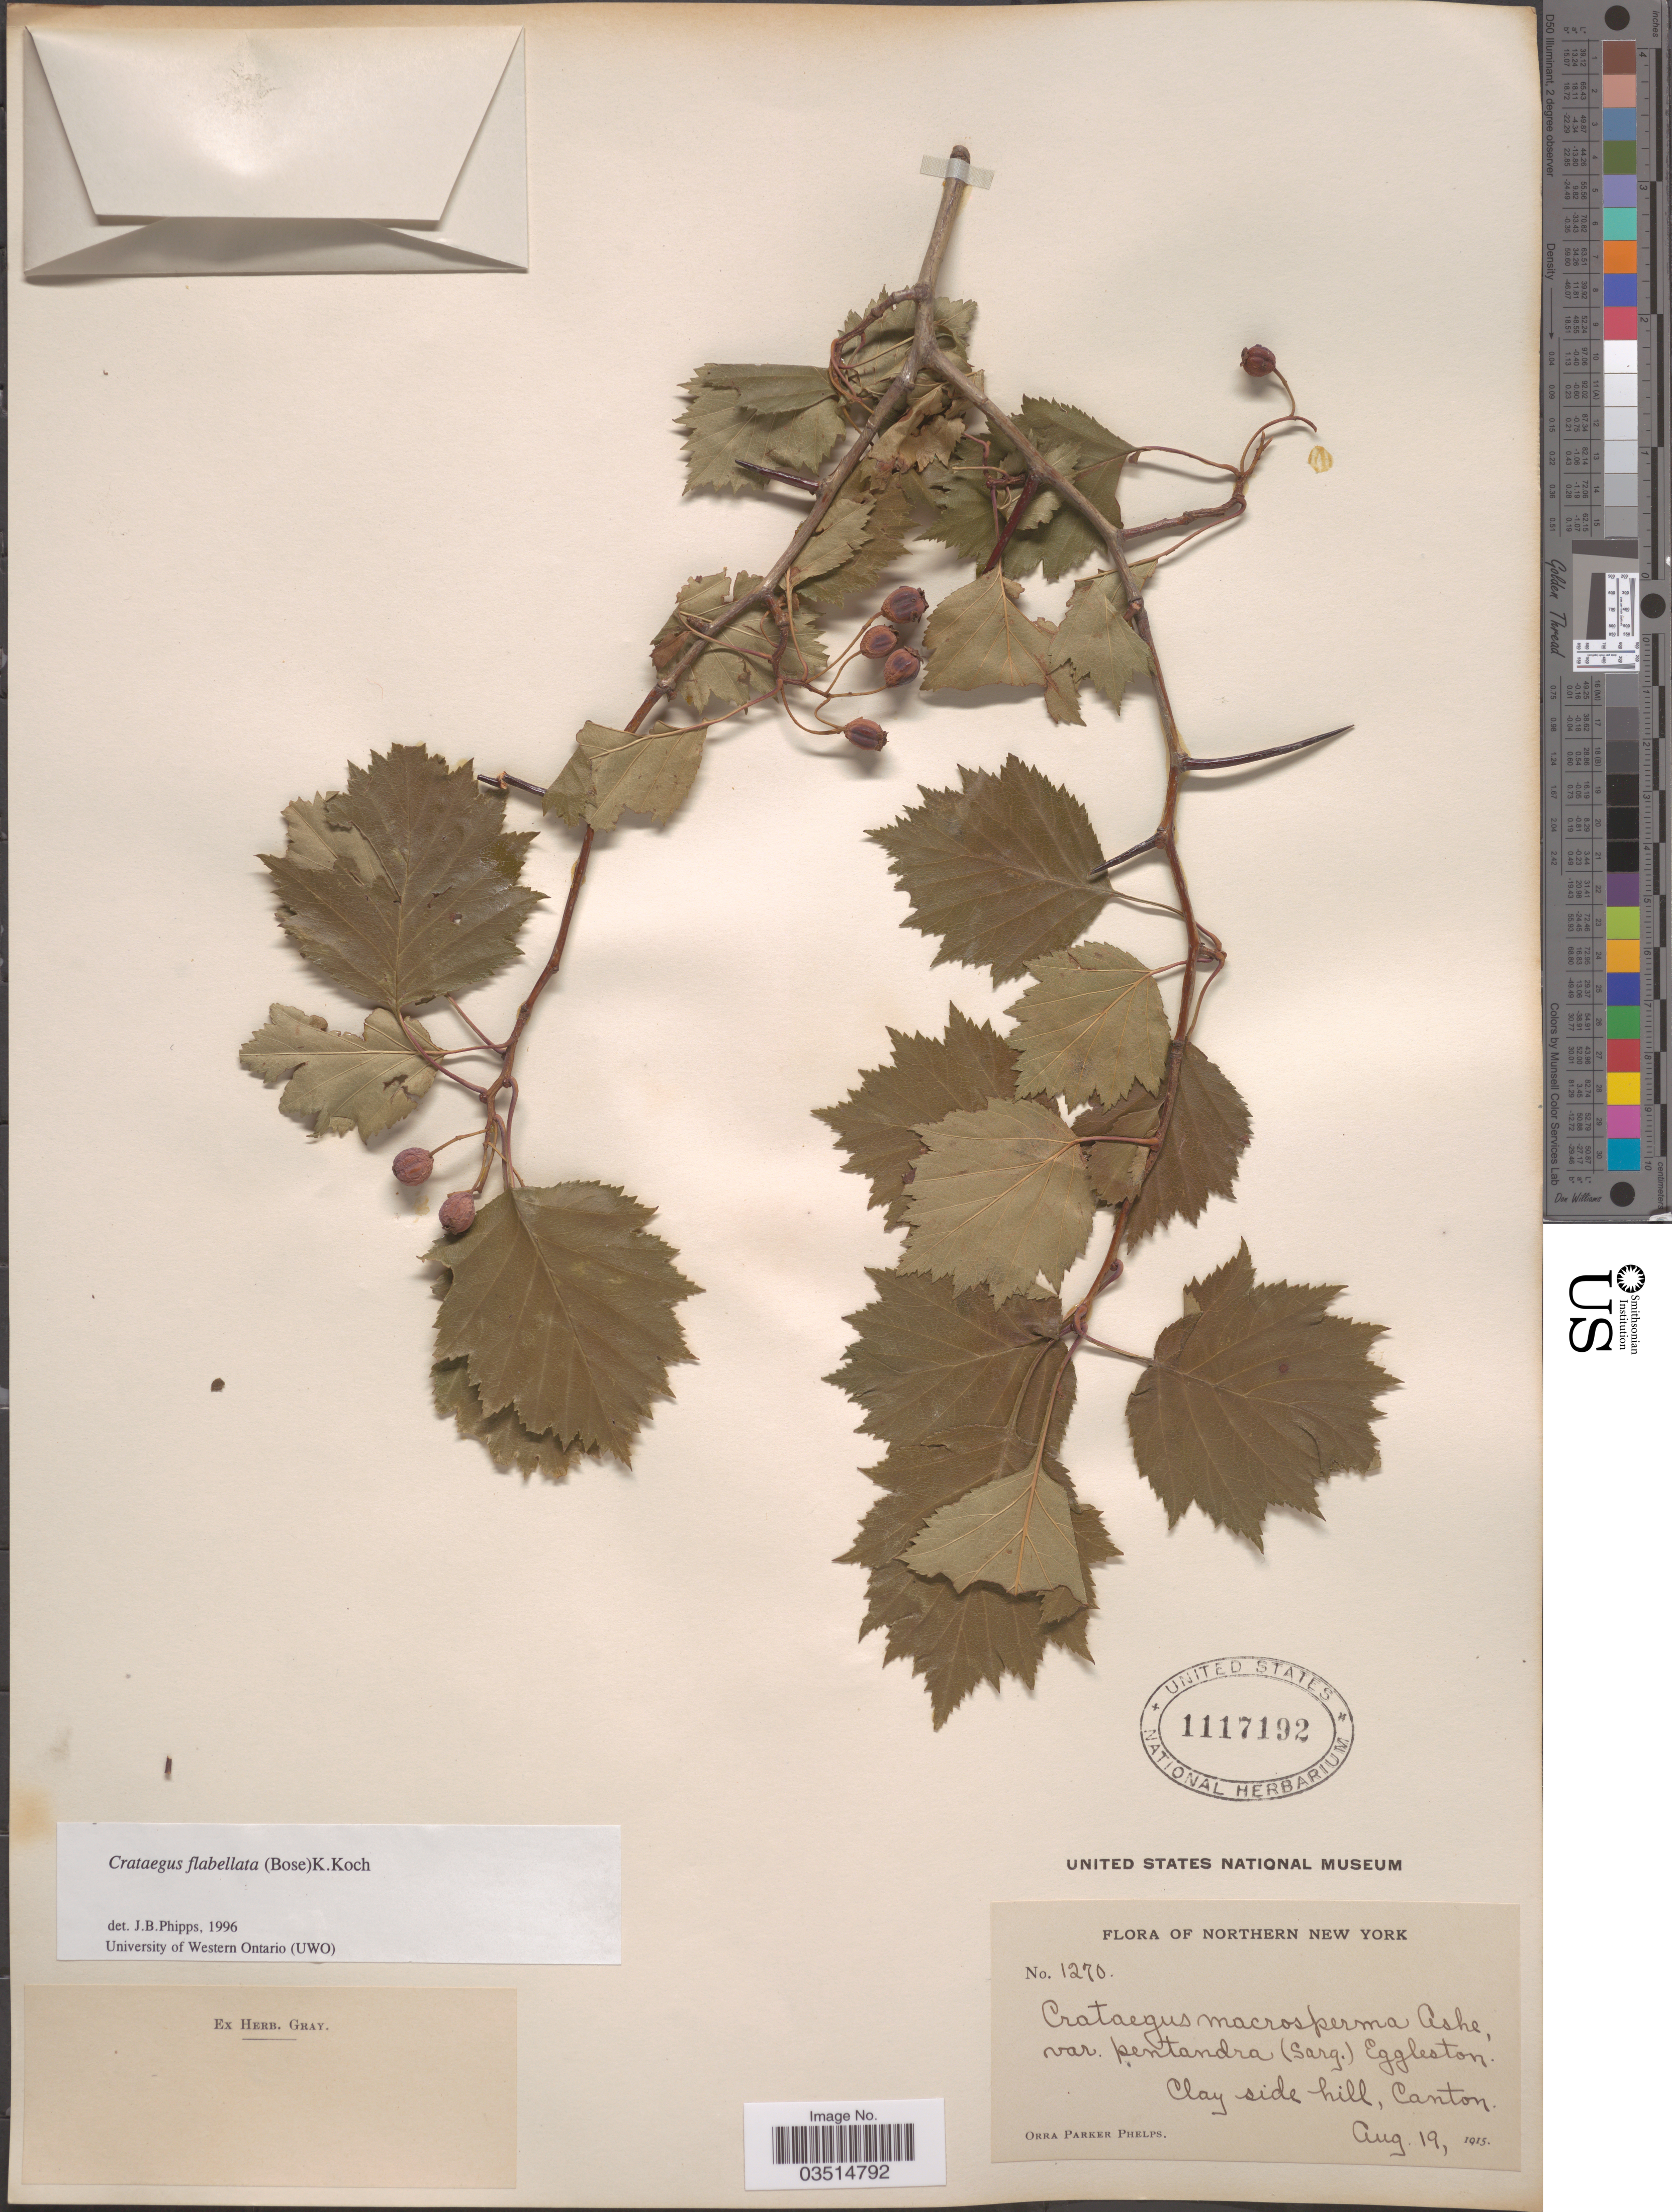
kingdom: Plantae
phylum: Tracheophyta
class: Magnoliopsida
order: Rosales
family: Rosaceae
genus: Crataegus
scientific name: Crataegus flabellata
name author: (Bosc) K. Koch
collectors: O. P. Phelps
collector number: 1270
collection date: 1915-08-19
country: United States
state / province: New York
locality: Northern New York. Clay side hill, Canton.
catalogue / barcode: US 1117192